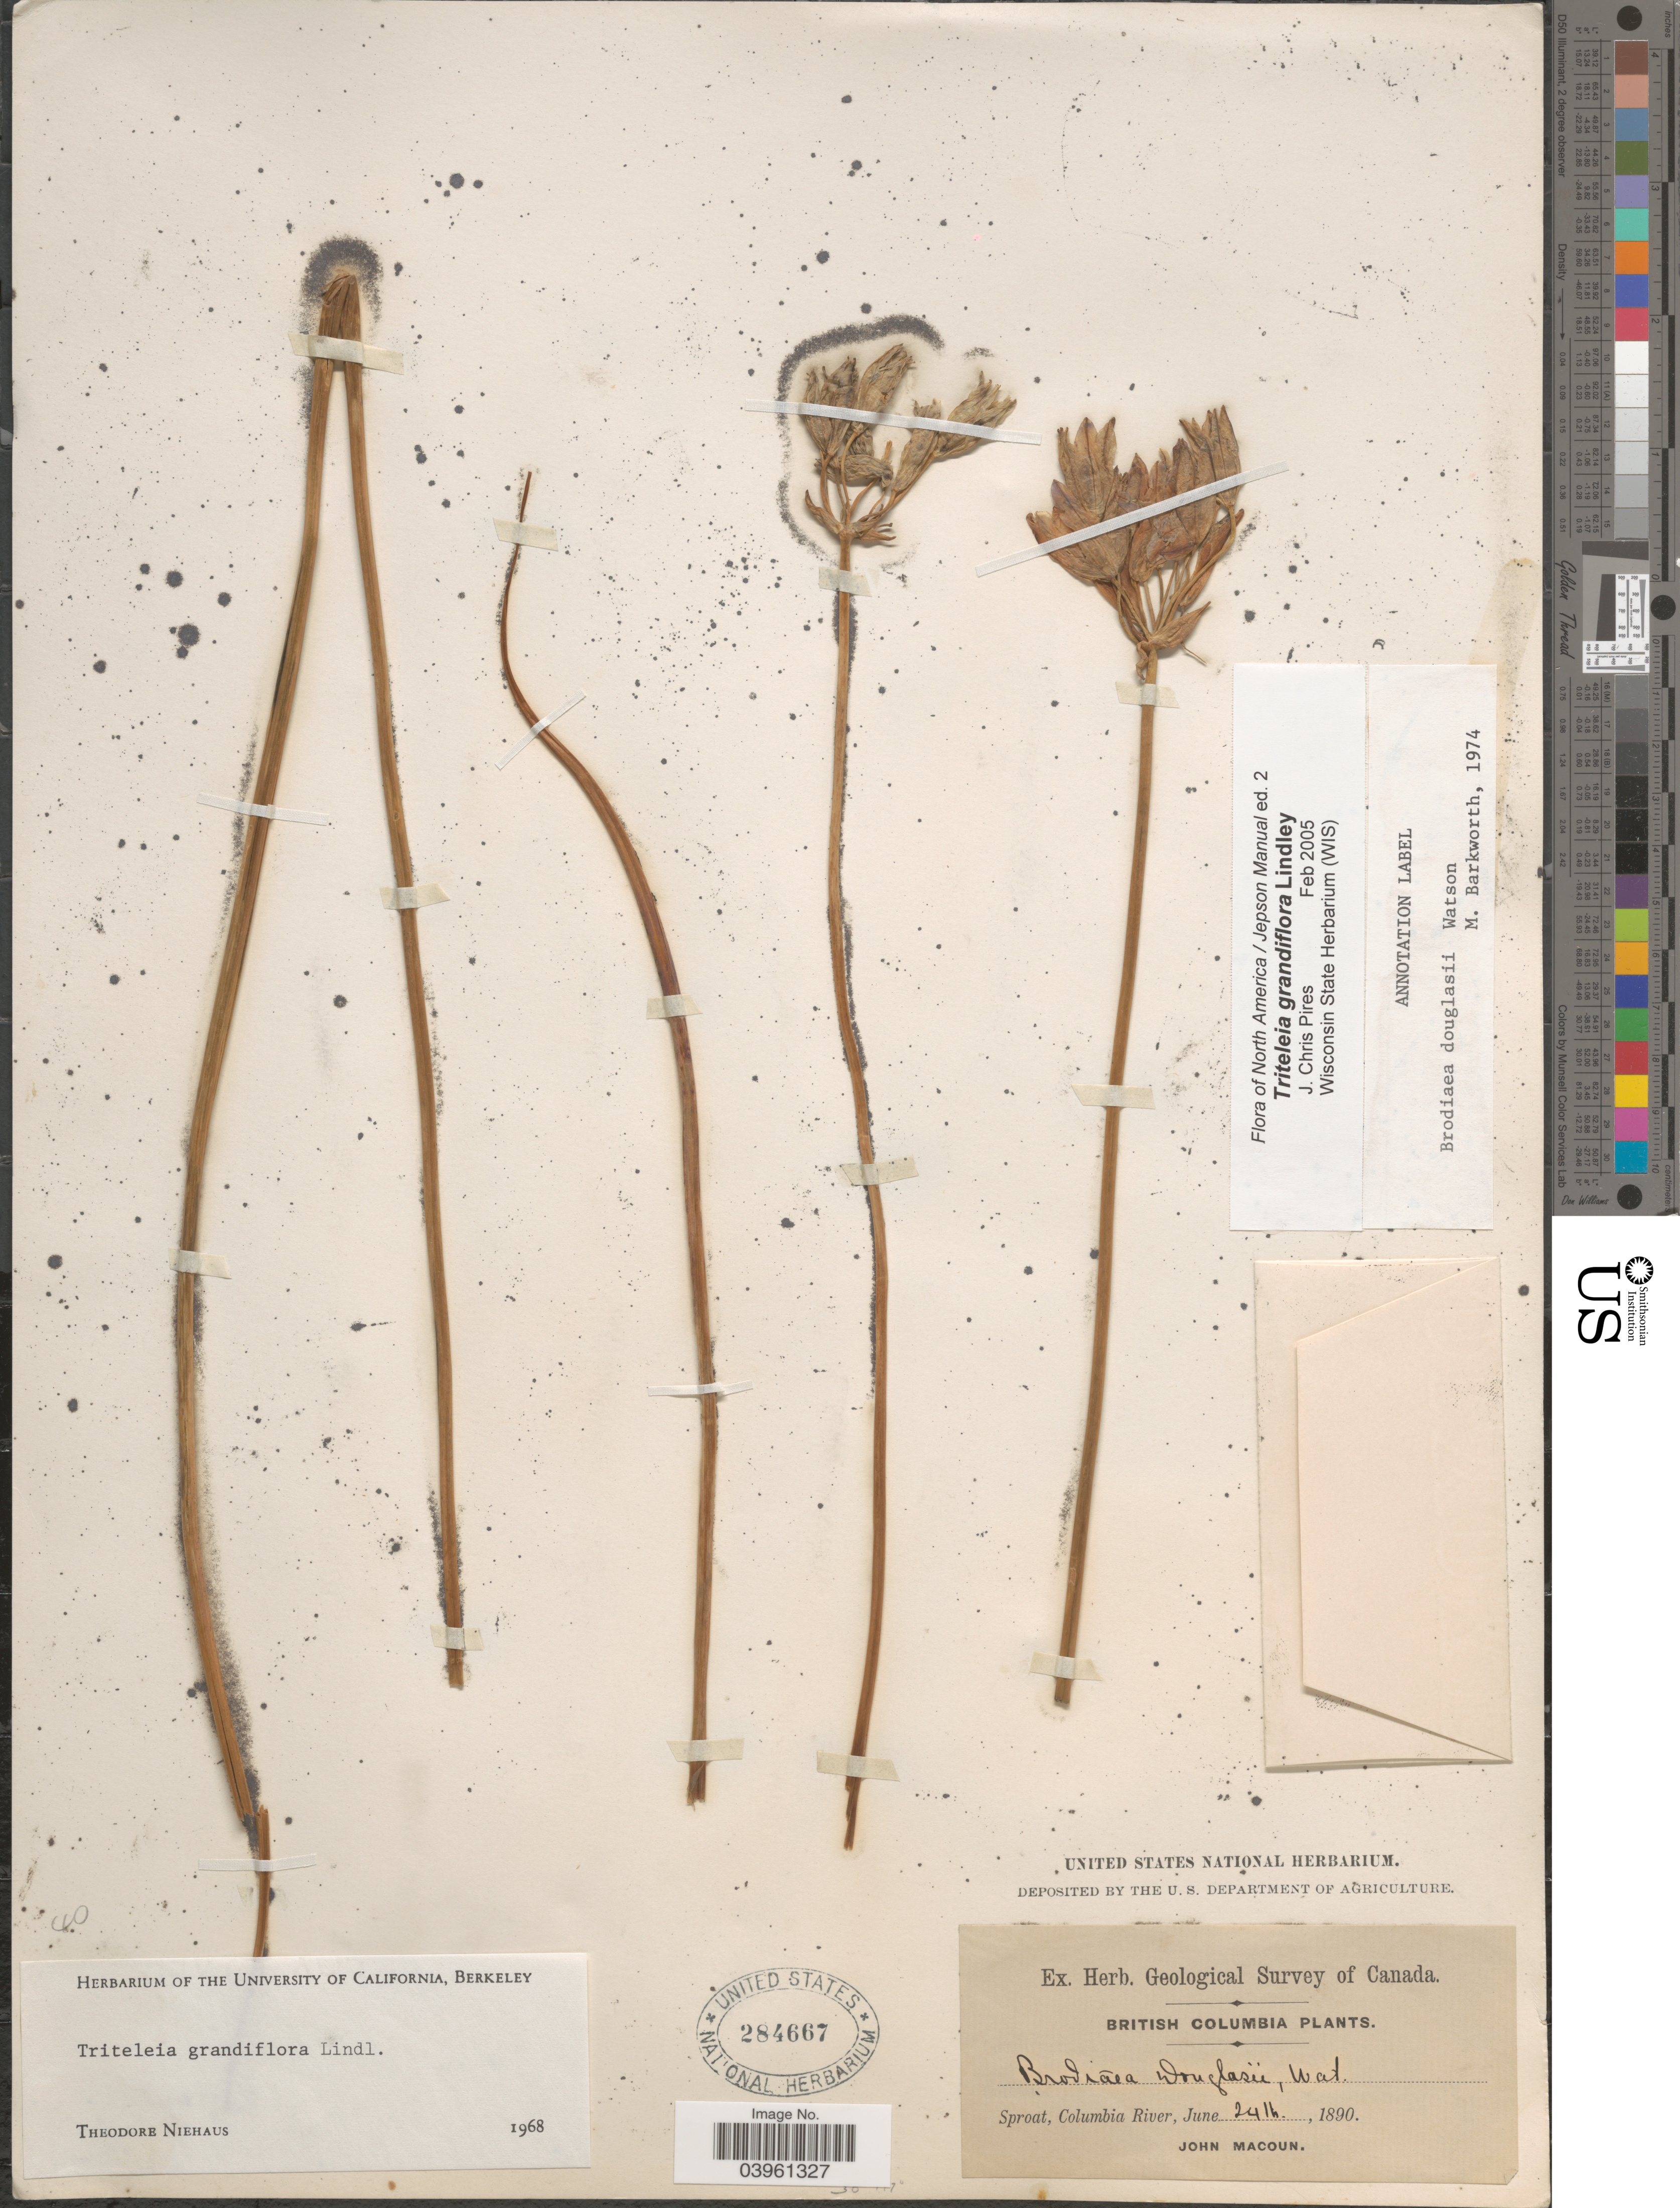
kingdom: Plantae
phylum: Tracheophyta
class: Liliopsida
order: Asparagales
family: Asparagaceae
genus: Triteleia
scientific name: Triteleia grandiflora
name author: Lindl.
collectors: J. Macoun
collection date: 1890-06-24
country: Canada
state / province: British Columbia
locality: Sproat, Columbia River.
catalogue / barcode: US 284667